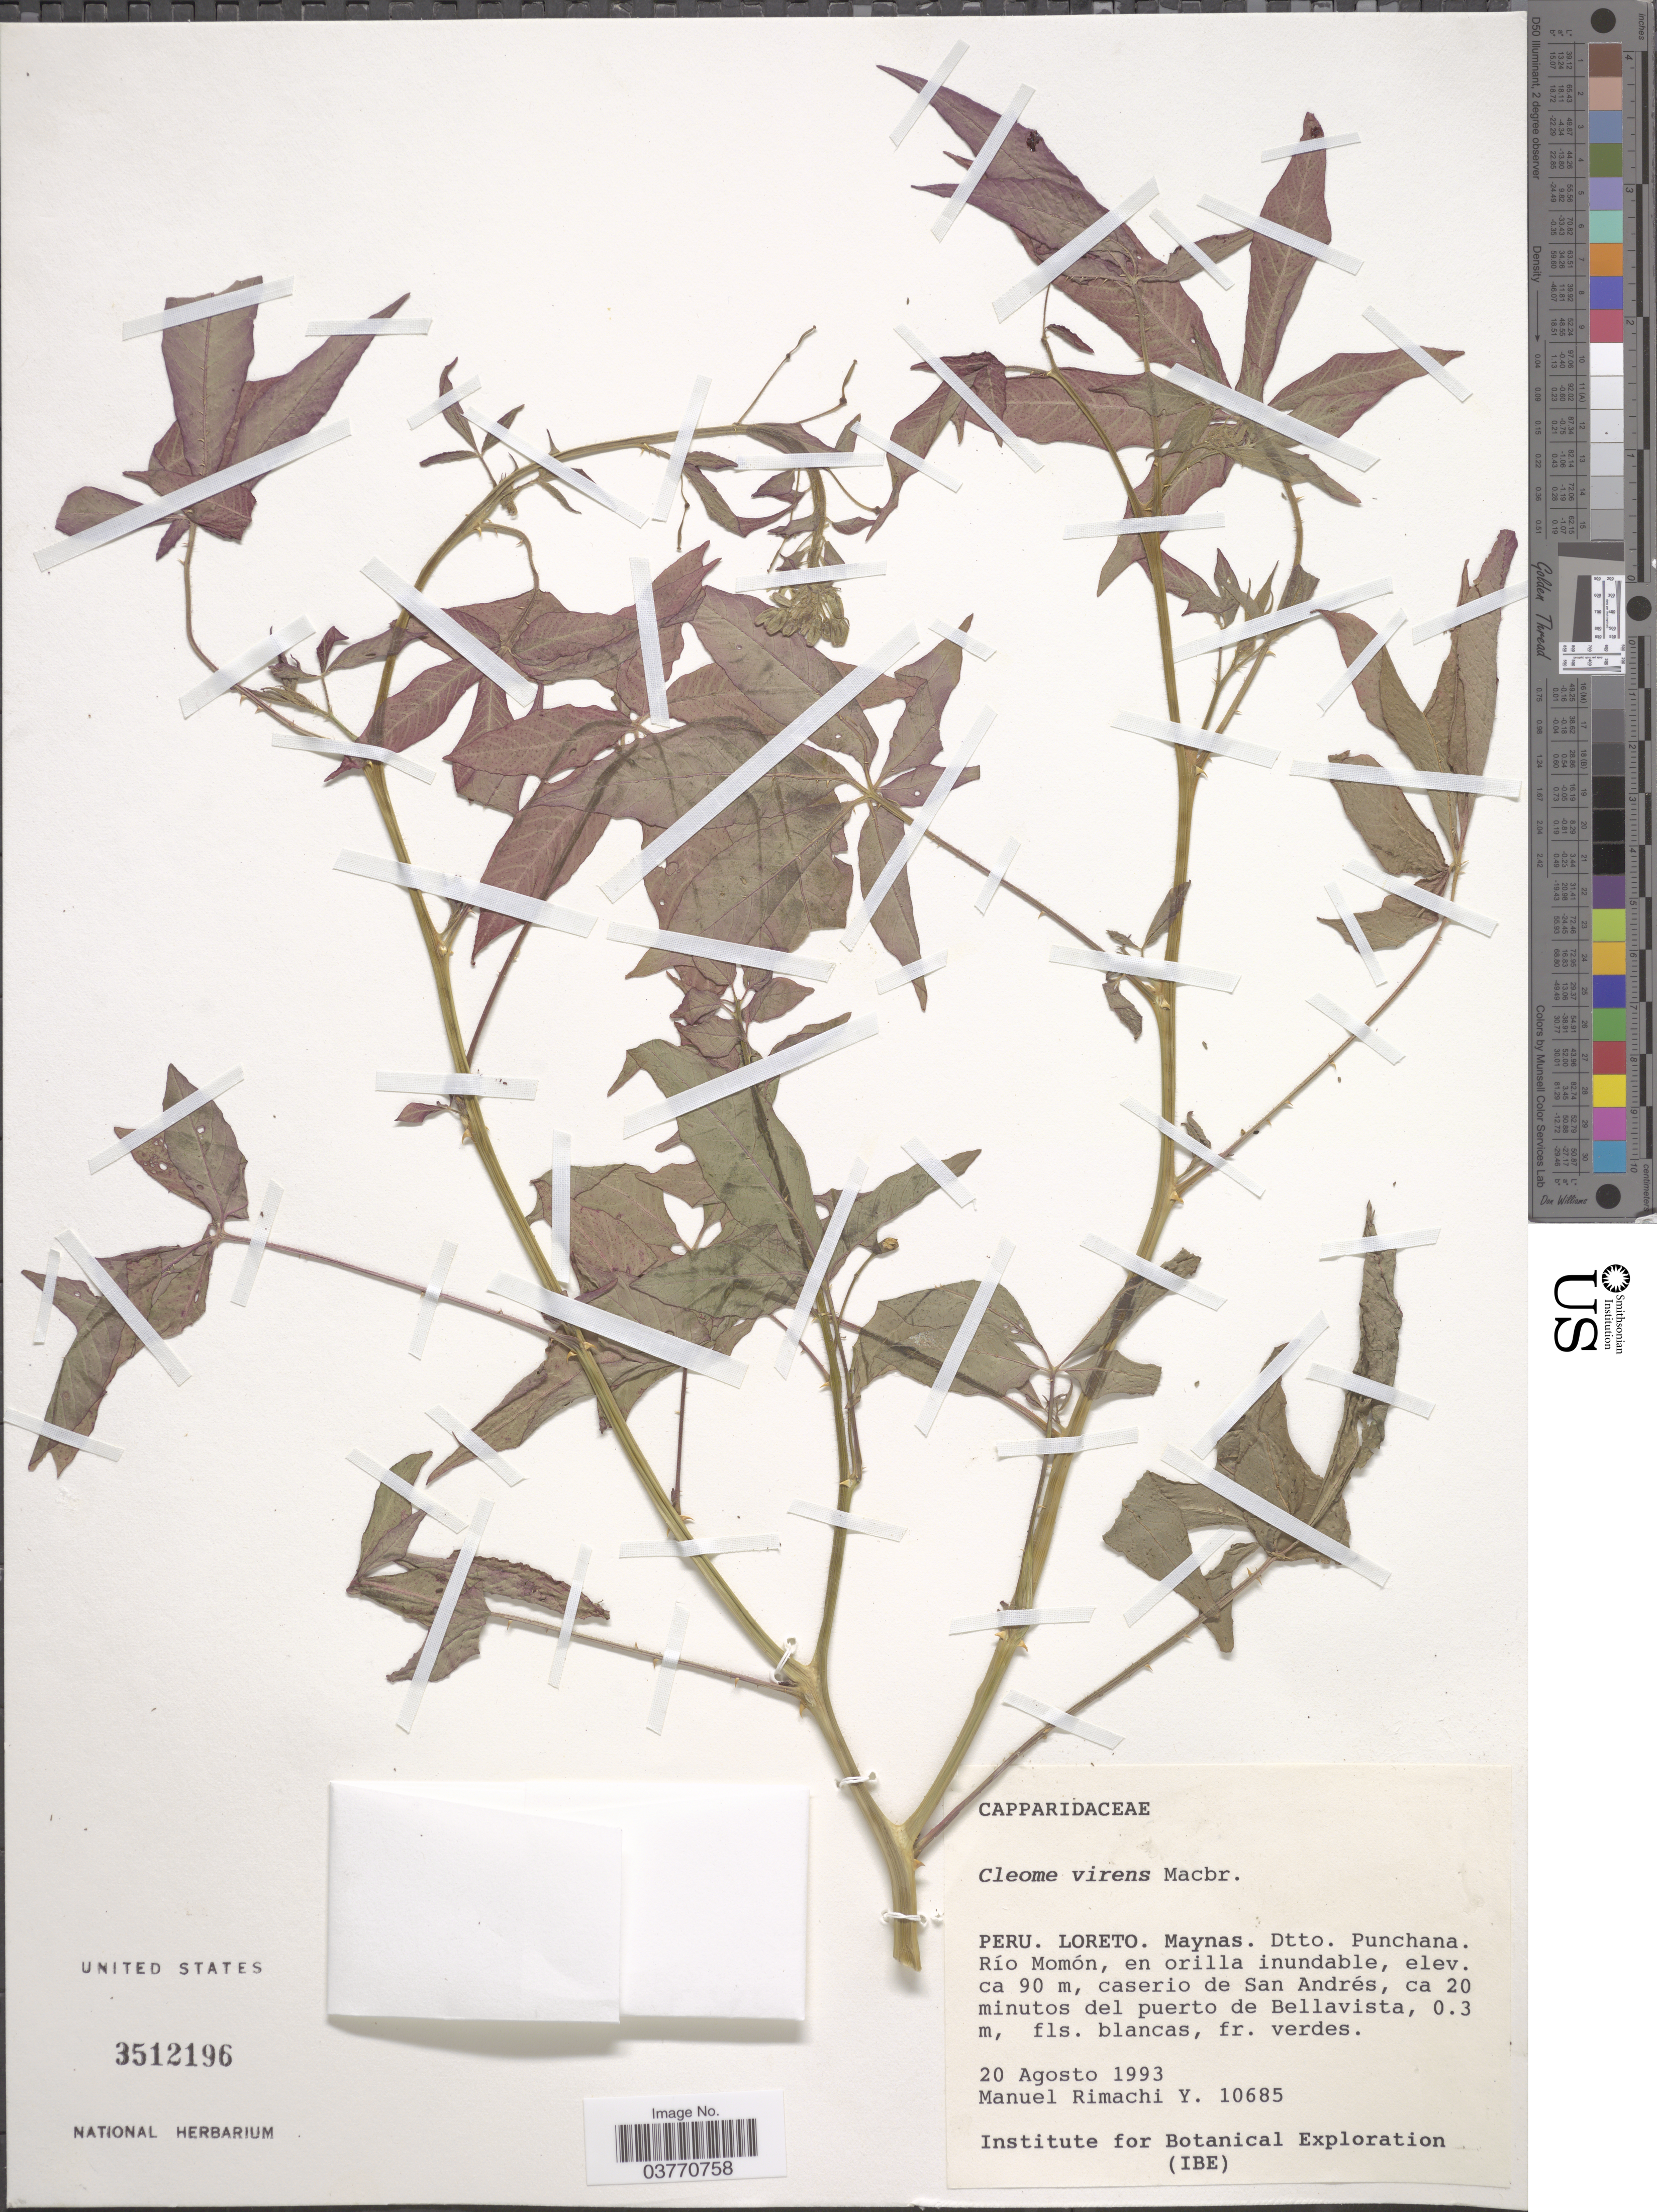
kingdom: Plantae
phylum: Tracheophyta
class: Magnoliopsida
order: Brassicales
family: Cleomaceae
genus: Tarenaya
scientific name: Tarenaya virens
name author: (J.F. Macbr.) Soares Neto & Roalson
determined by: Strong, M. T., (US), Smithsonian Institution - National Museum of Natural History (UNITED STATES)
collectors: M. Rimachi Y.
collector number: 10685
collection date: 1993-08-20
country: Peru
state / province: Loreto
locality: Maynas. Dtto. Punchana. Río Momón, en orilla inundable, caserio de San Andrés, ca 20 minutos del puerto de Bellavista.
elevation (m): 90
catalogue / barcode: US 3512196